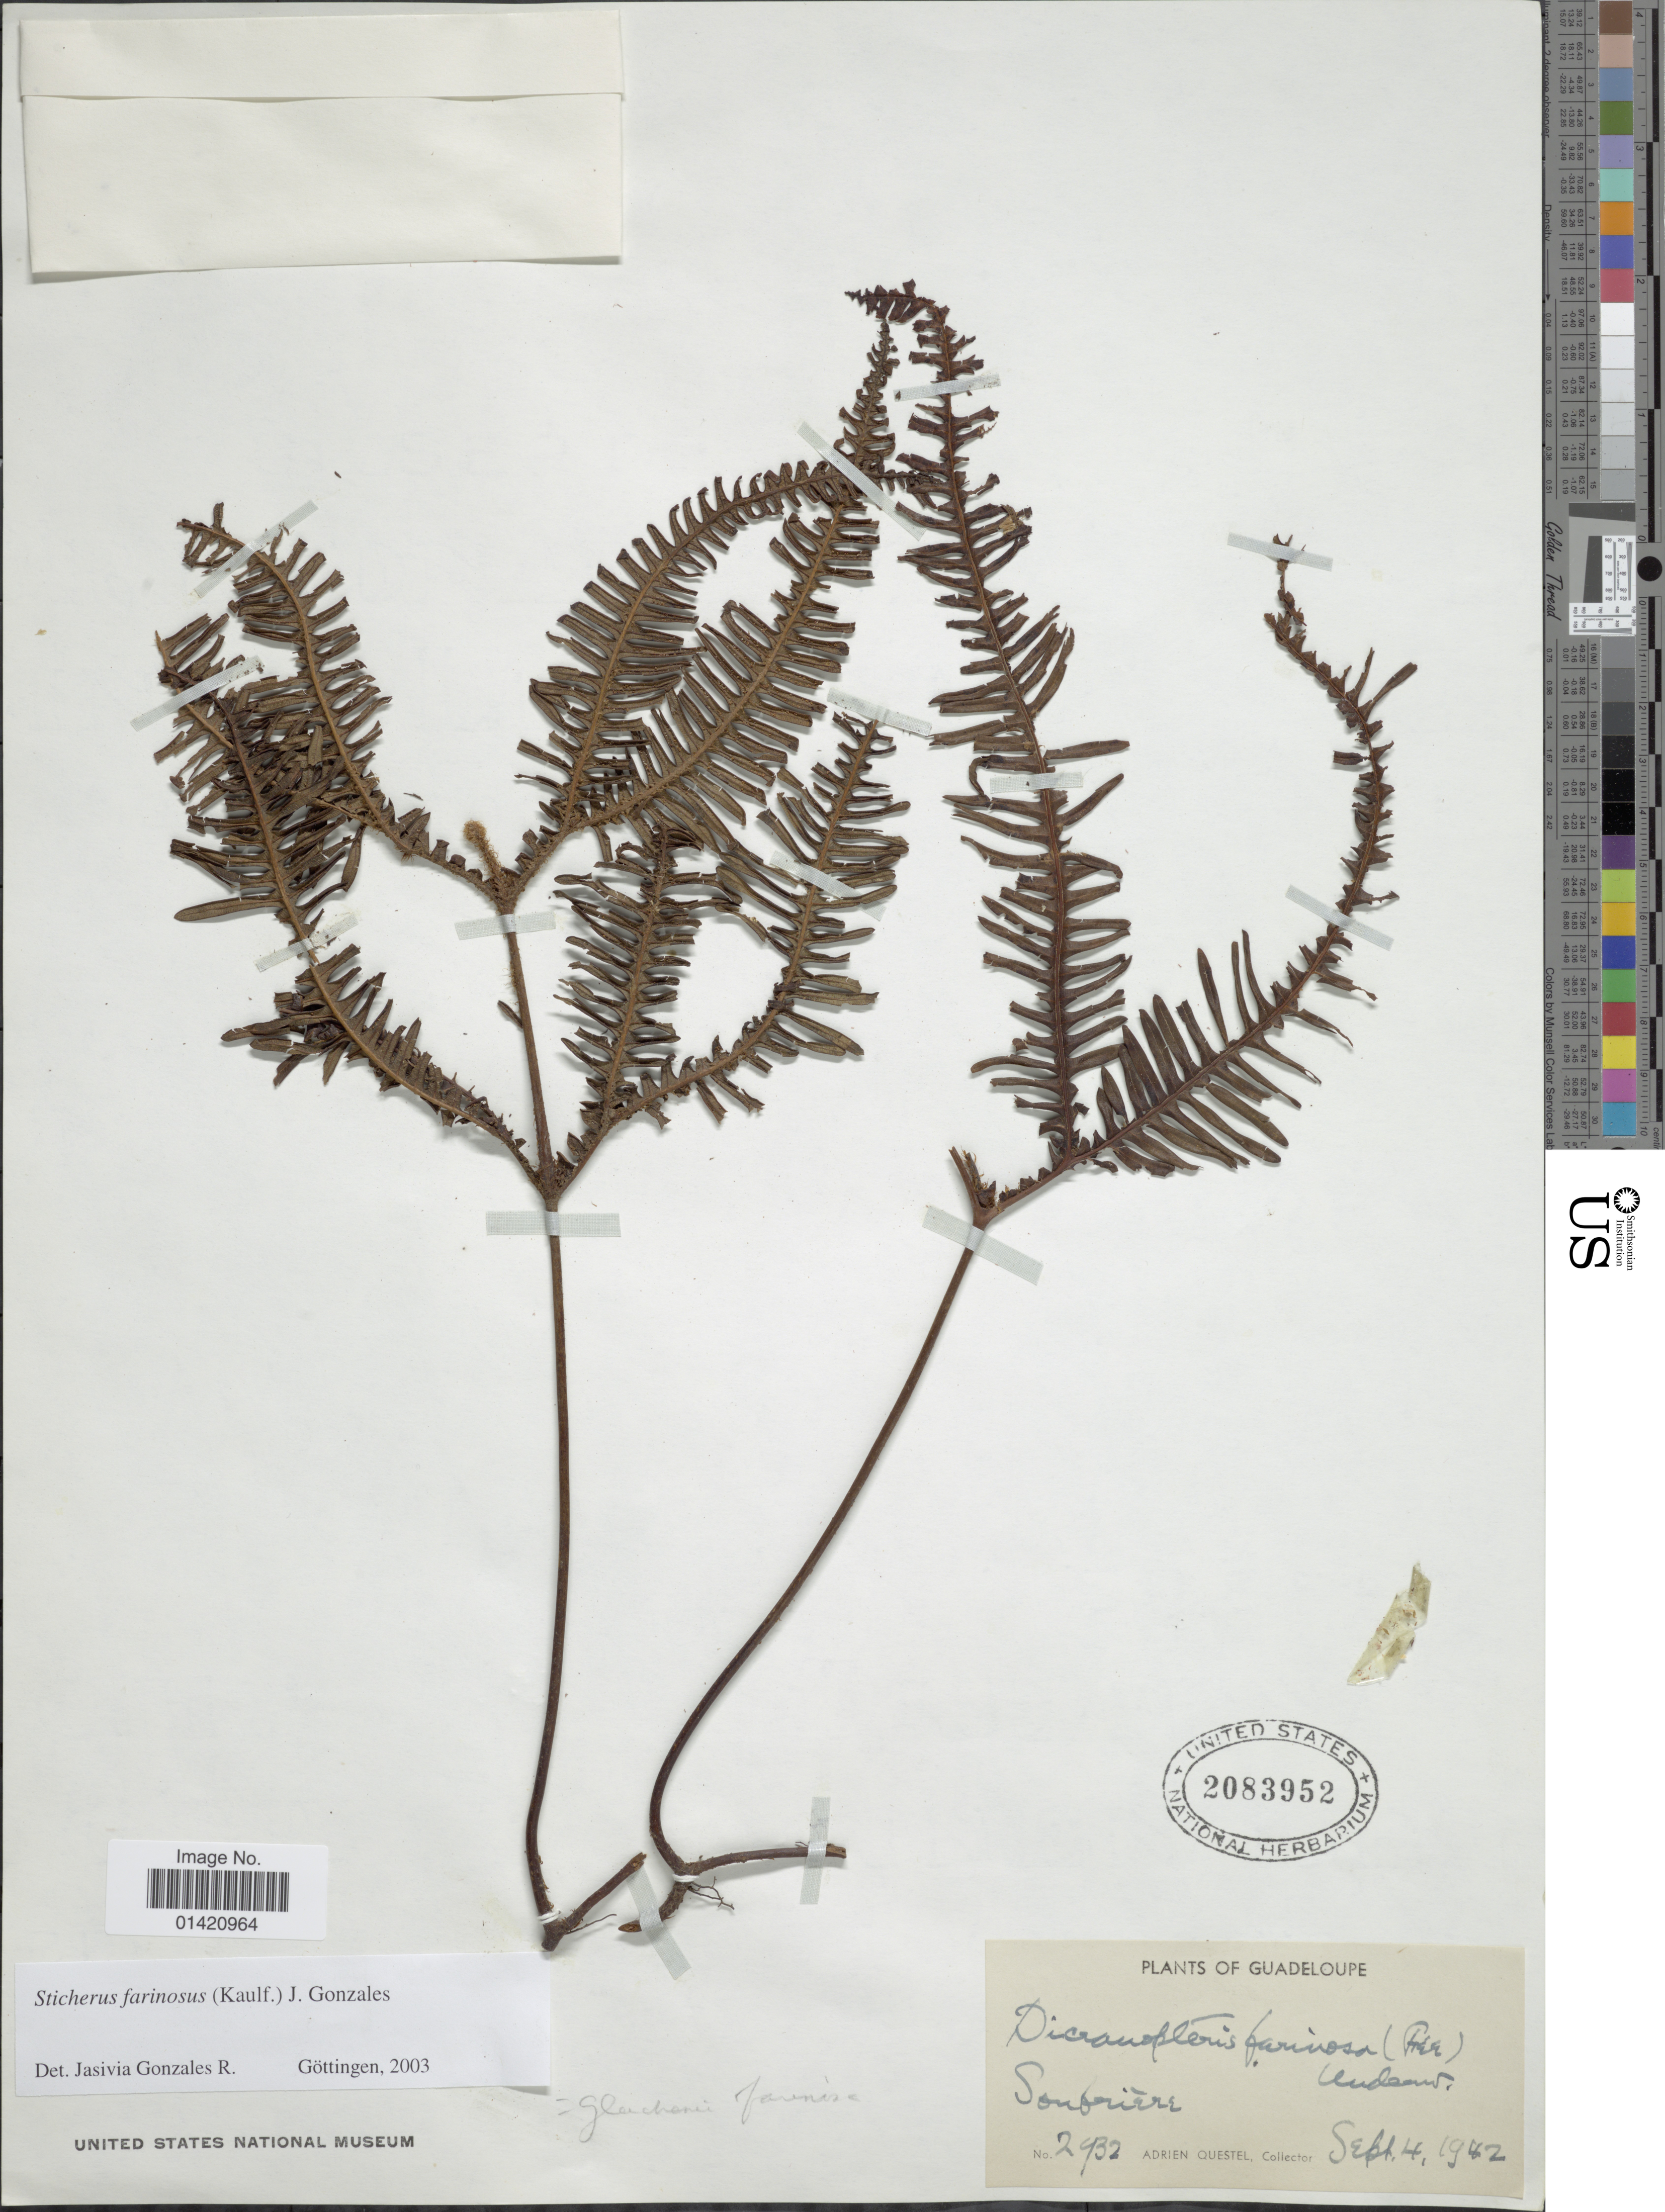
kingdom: Plantae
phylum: Tracheophyta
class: Polypodiopsida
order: Gleicheniales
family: Gleicheniaceae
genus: Diplopterygium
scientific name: Diplopterygium farinosum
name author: (Kaulf.) Nakai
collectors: A. Questel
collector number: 2932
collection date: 1942-09-04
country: Guadeloupe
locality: Soufrière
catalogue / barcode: US 2083952